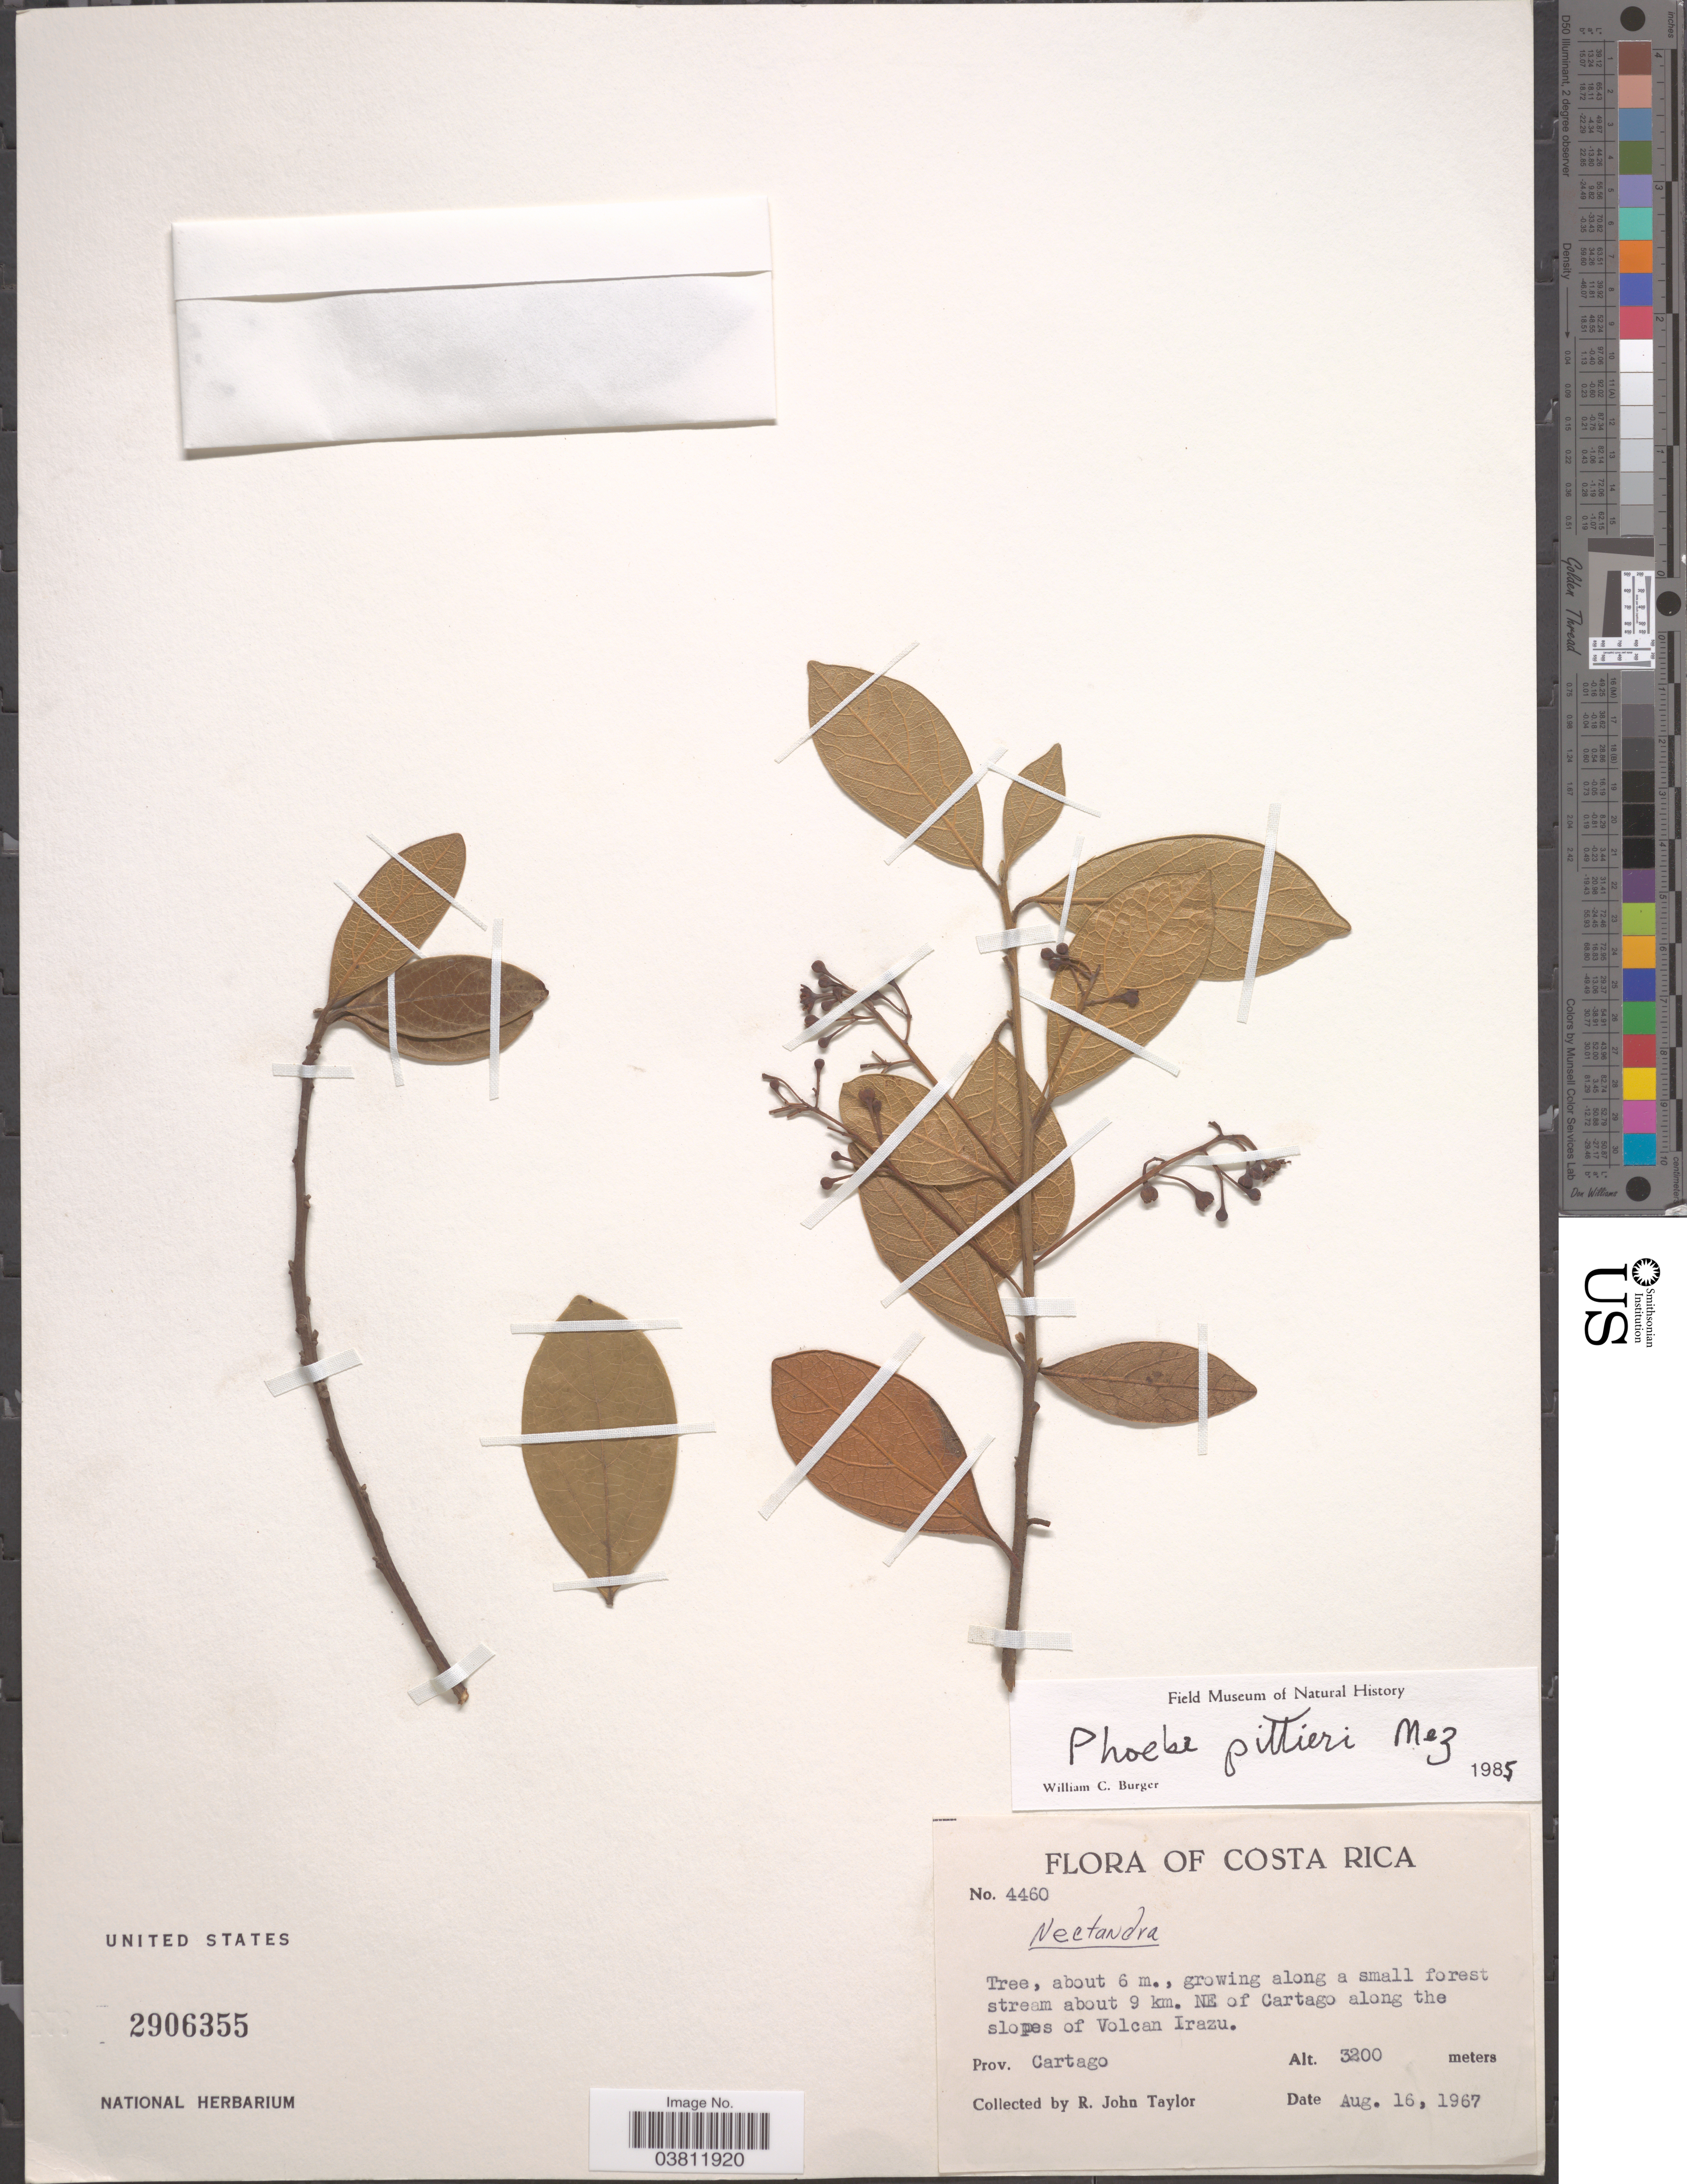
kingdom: Plantae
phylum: Tracheophyta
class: Magnoliopsida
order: Laurales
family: Lauraceae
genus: Phoebe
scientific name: Phoebe pittieri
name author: Mez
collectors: R. J. Taylor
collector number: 4460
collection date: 1967-08-16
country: Costa Rica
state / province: Cartago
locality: About 9 km. NE of Cartago along the slopes of Volcan Irazu.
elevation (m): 3200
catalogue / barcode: US 2906355